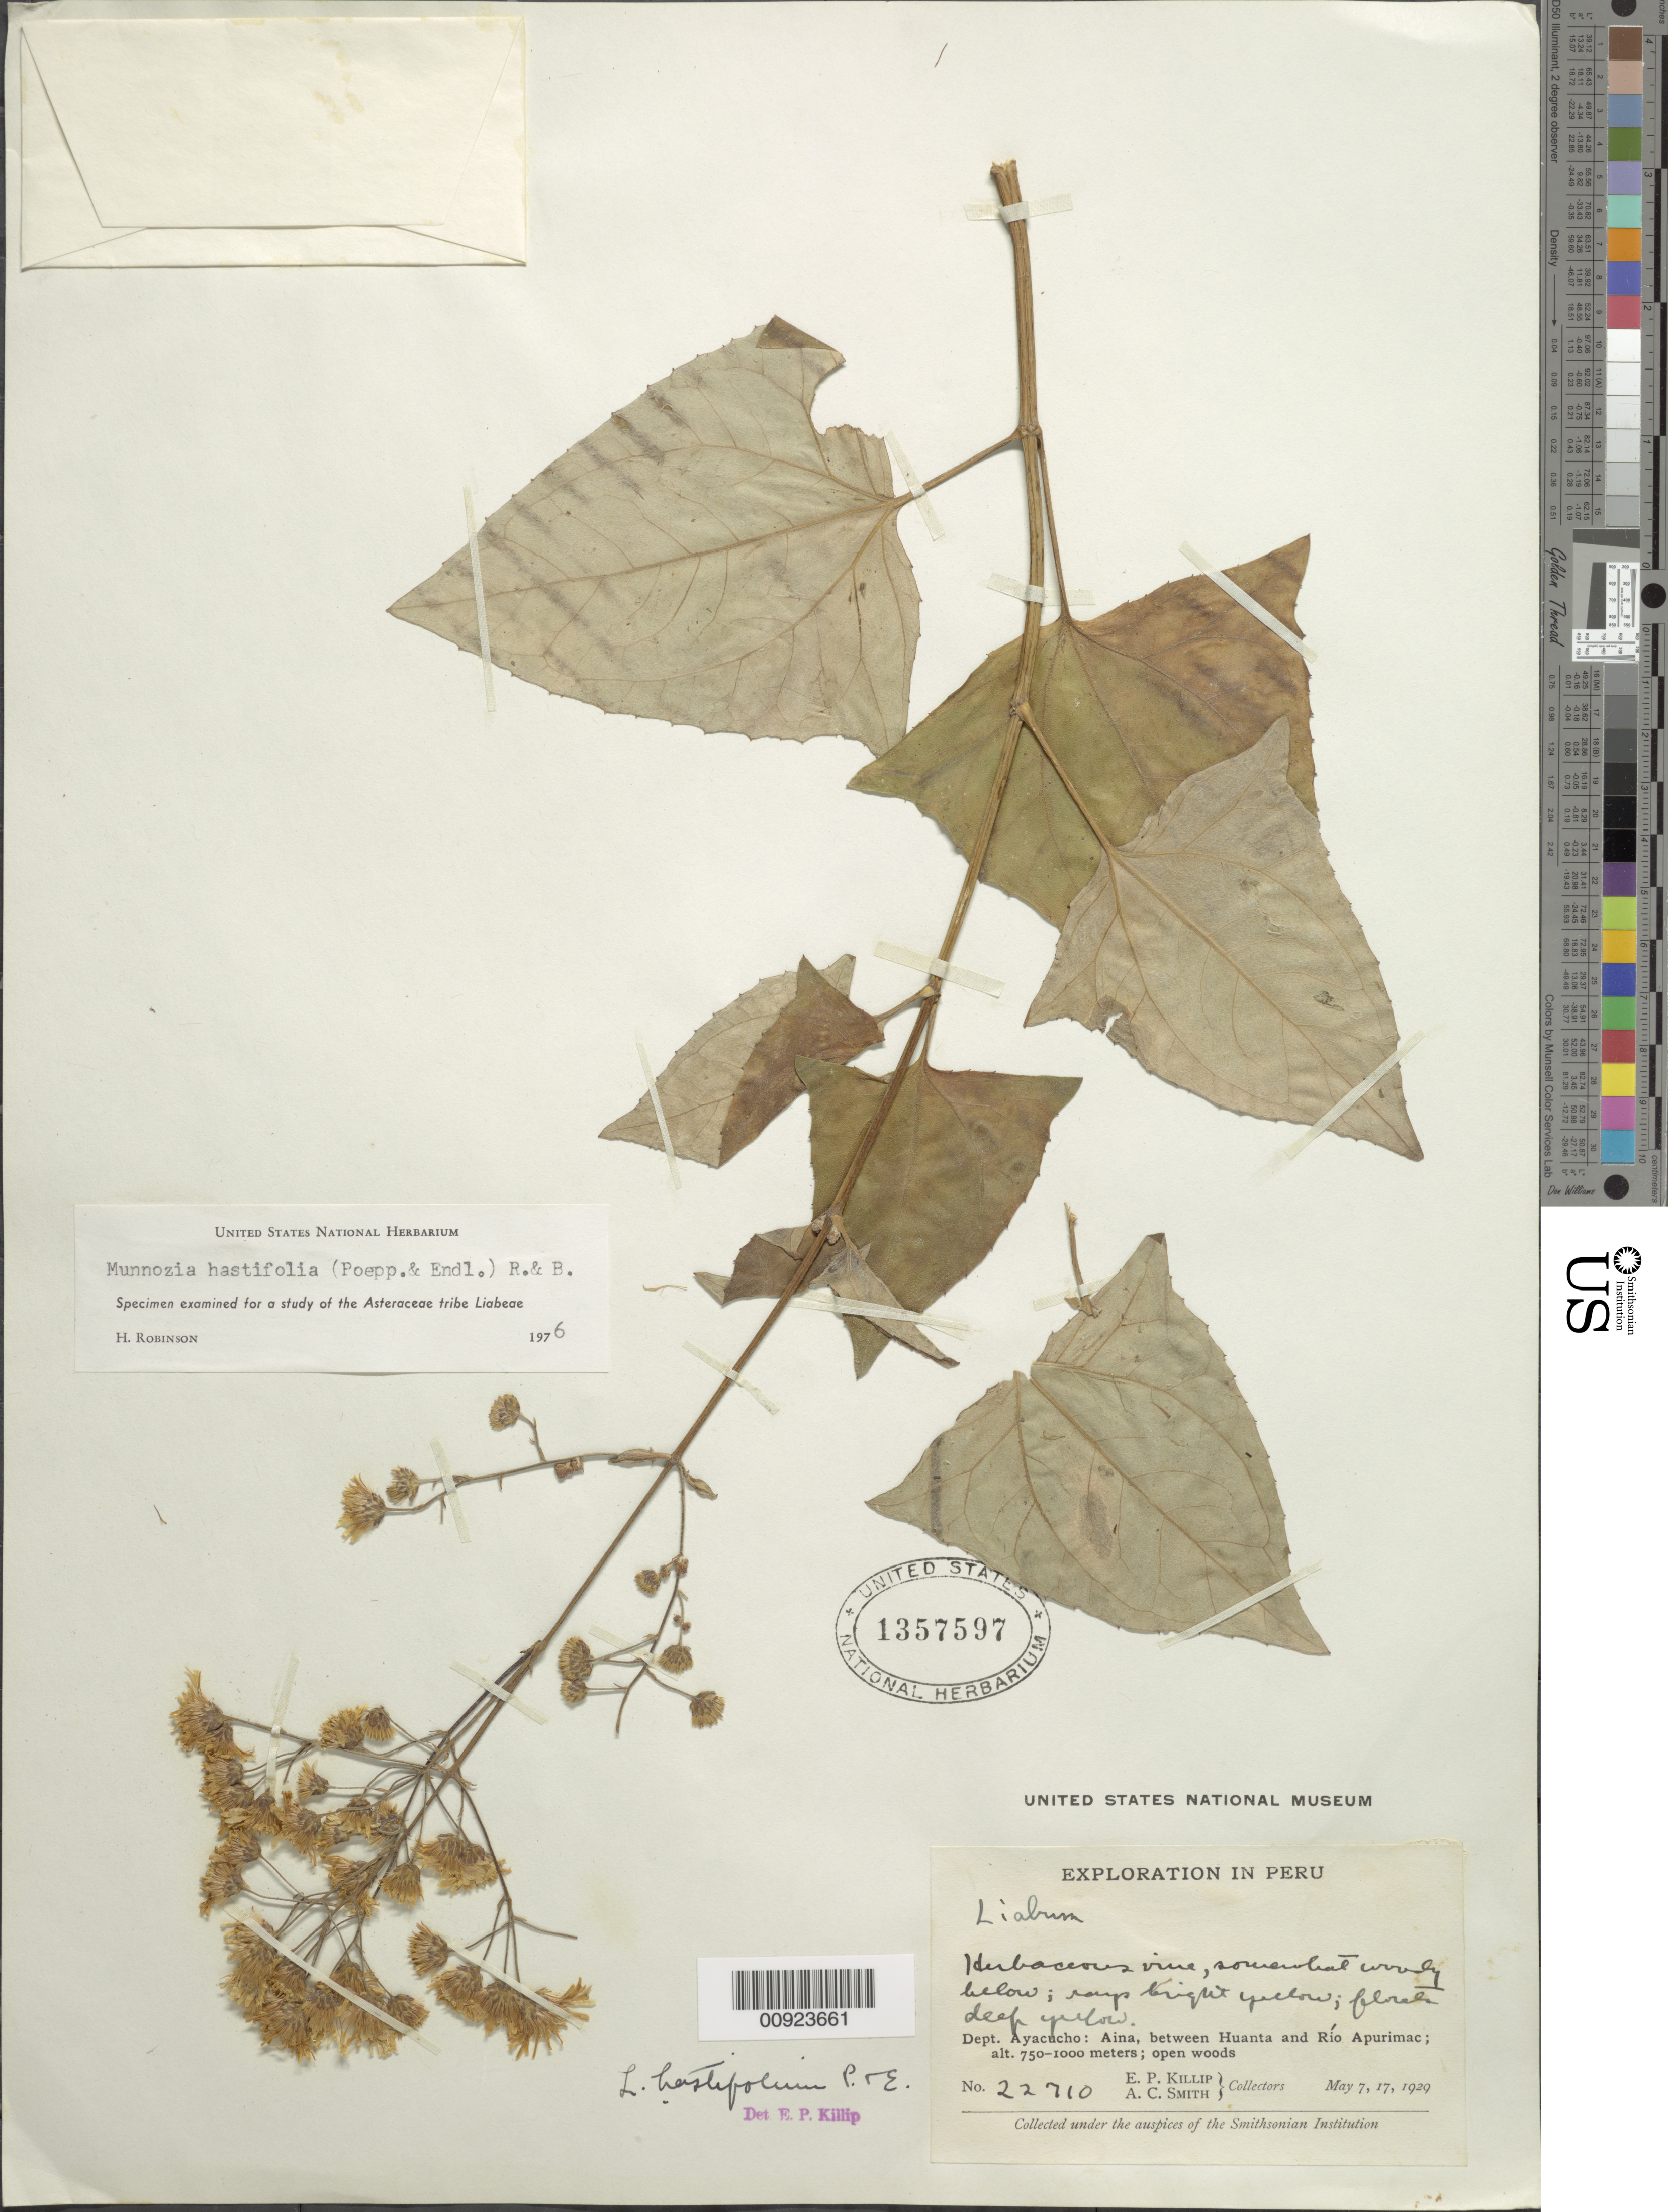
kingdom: Plantae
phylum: Tracheophyta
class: Magnoliopsida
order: Asterales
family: Asteraceae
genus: Munnozia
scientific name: Munnozia hastifolia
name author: (Poepp.) H. Rob. & Brettell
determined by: Robinson, Harold E., (US)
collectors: E. P. Killip & A. C. Smith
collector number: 22710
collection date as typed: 7 May 1929 and 17 May 1929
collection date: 1929-05-07,1929-05-17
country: Peru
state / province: Ayacucho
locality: Aina, between Huanta and Rio Apurimac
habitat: Open woods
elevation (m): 750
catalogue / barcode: US 1357597